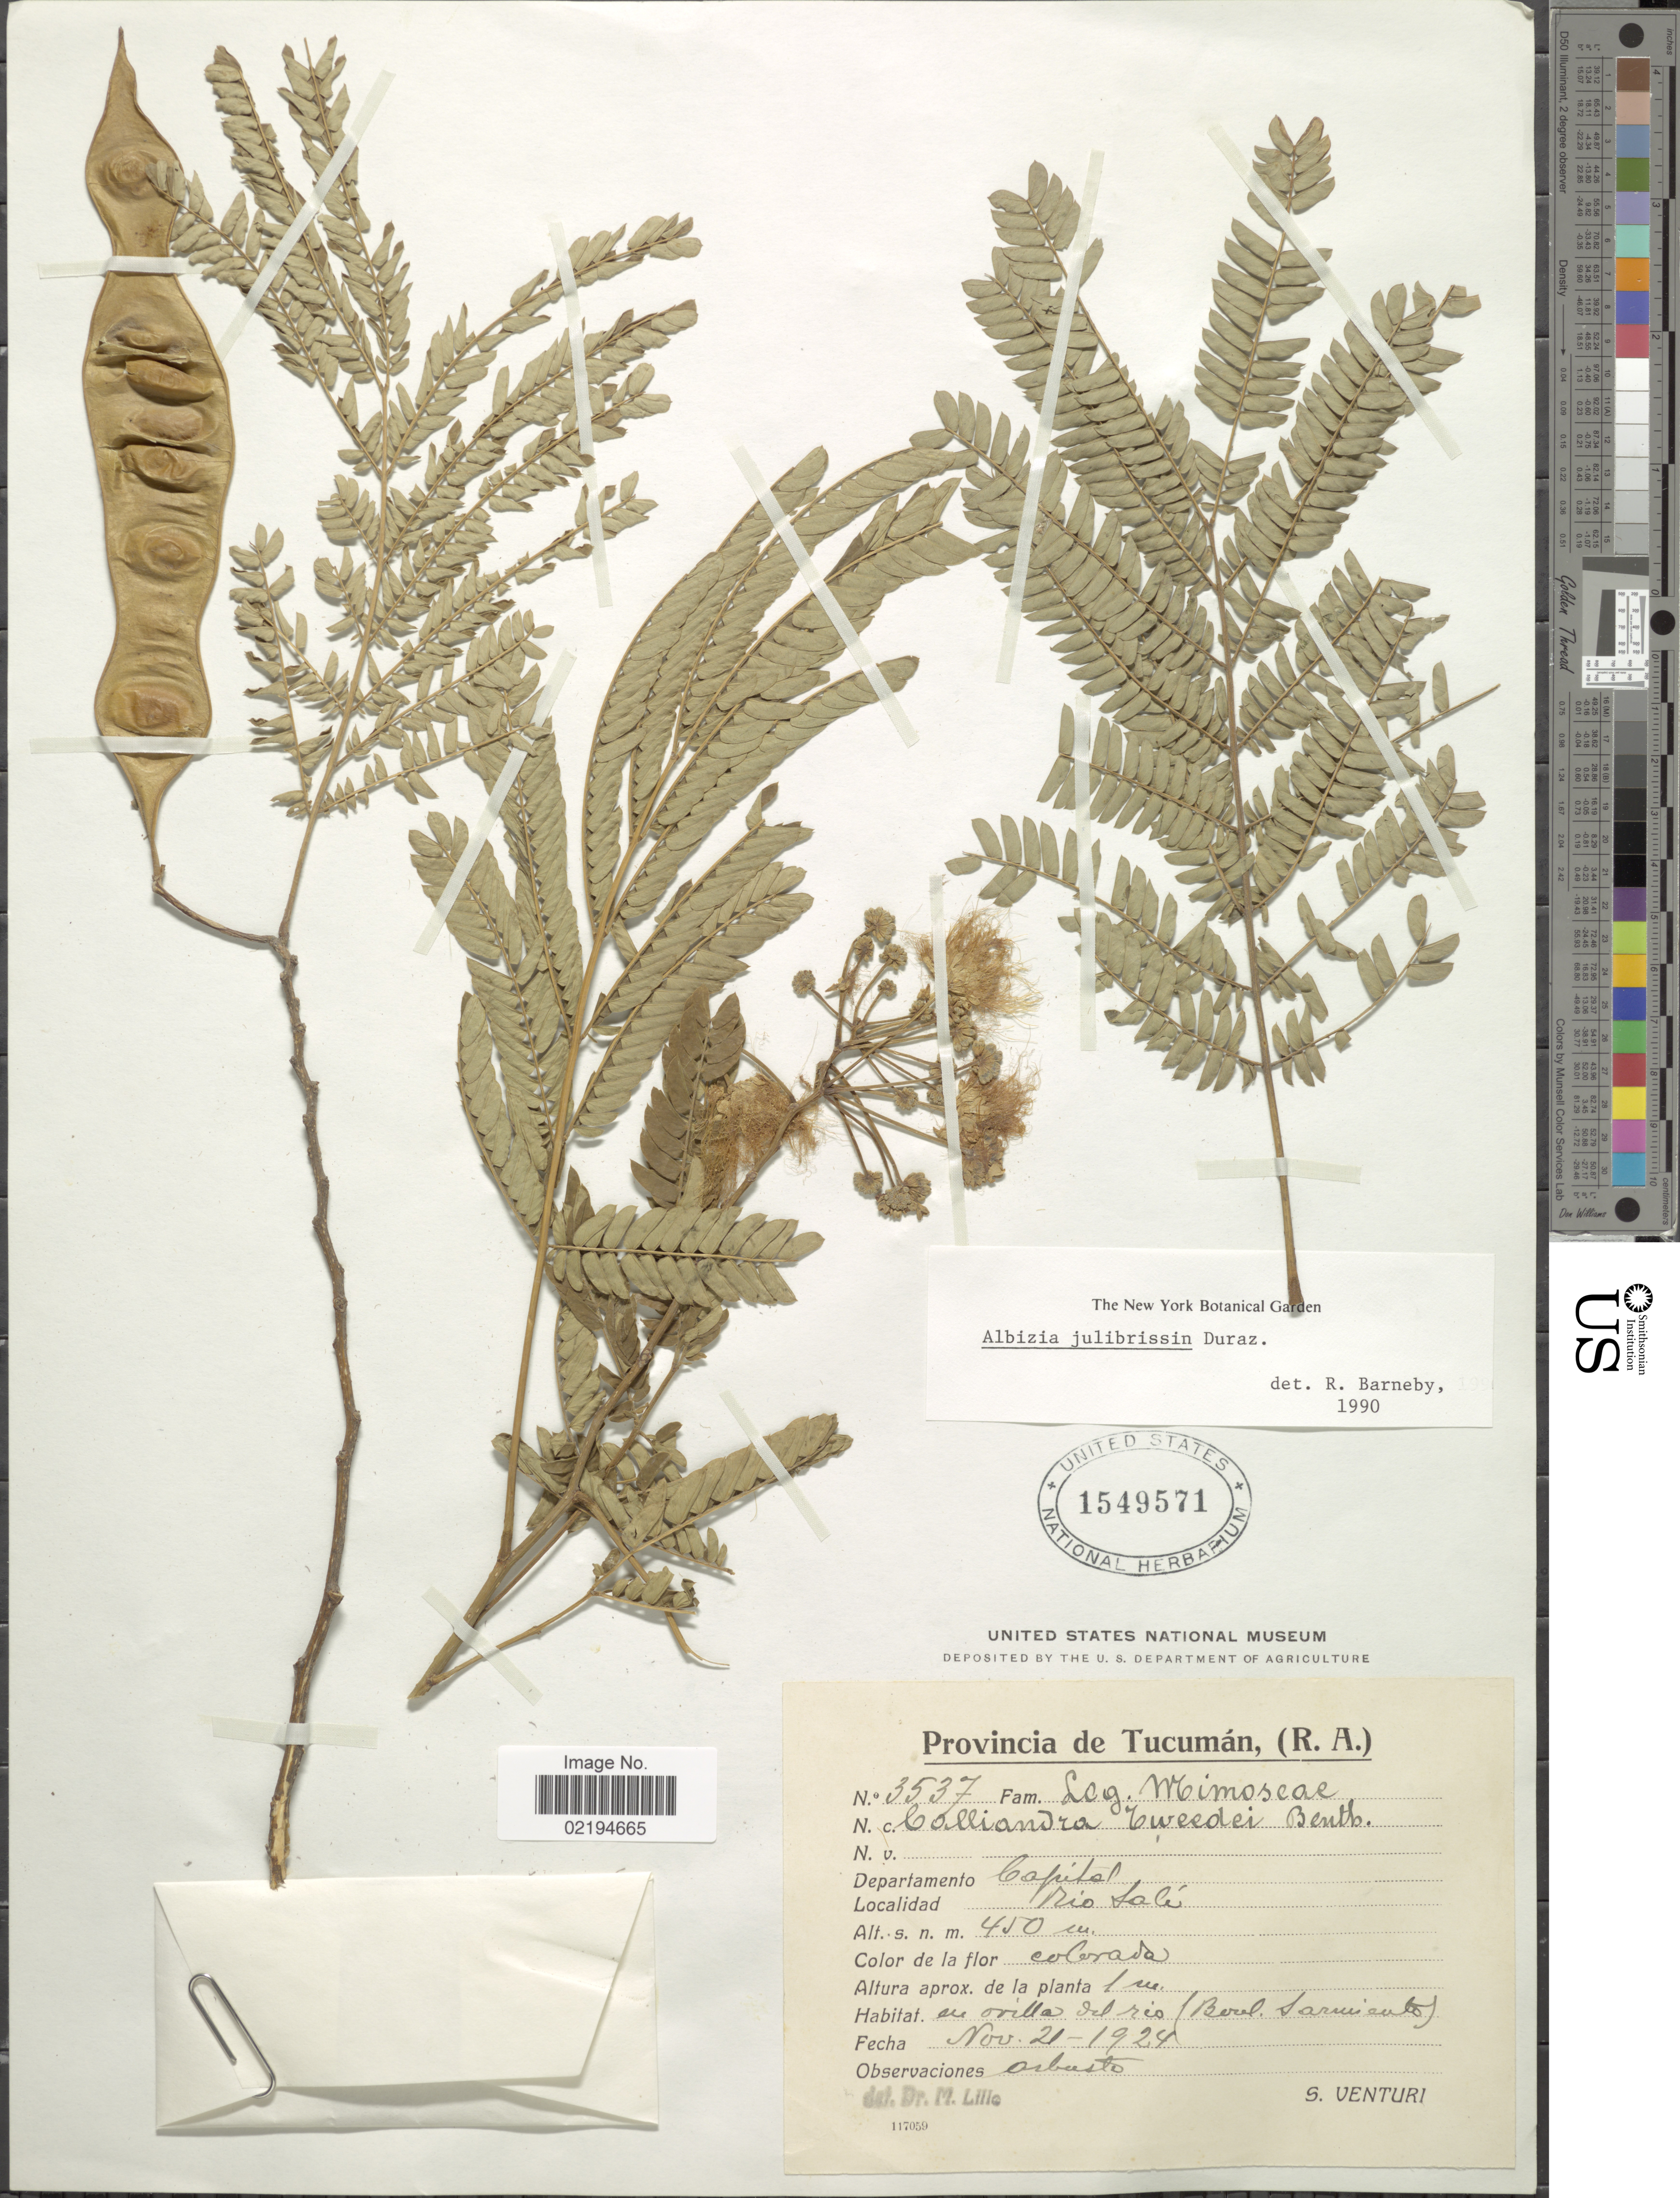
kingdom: Plantae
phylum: Tracheophyta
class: Magnoliopsida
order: Fabales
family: Fabaceae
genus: Albizia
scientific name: Albizia julibrissin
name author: Durazz.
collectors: S. Venturi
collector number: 3537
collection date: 1924-11-21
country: Argentina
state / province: Tucuman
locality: (R.A.), Departamento Capital, Rio Sali.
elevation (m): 450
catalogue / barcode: US 1549571